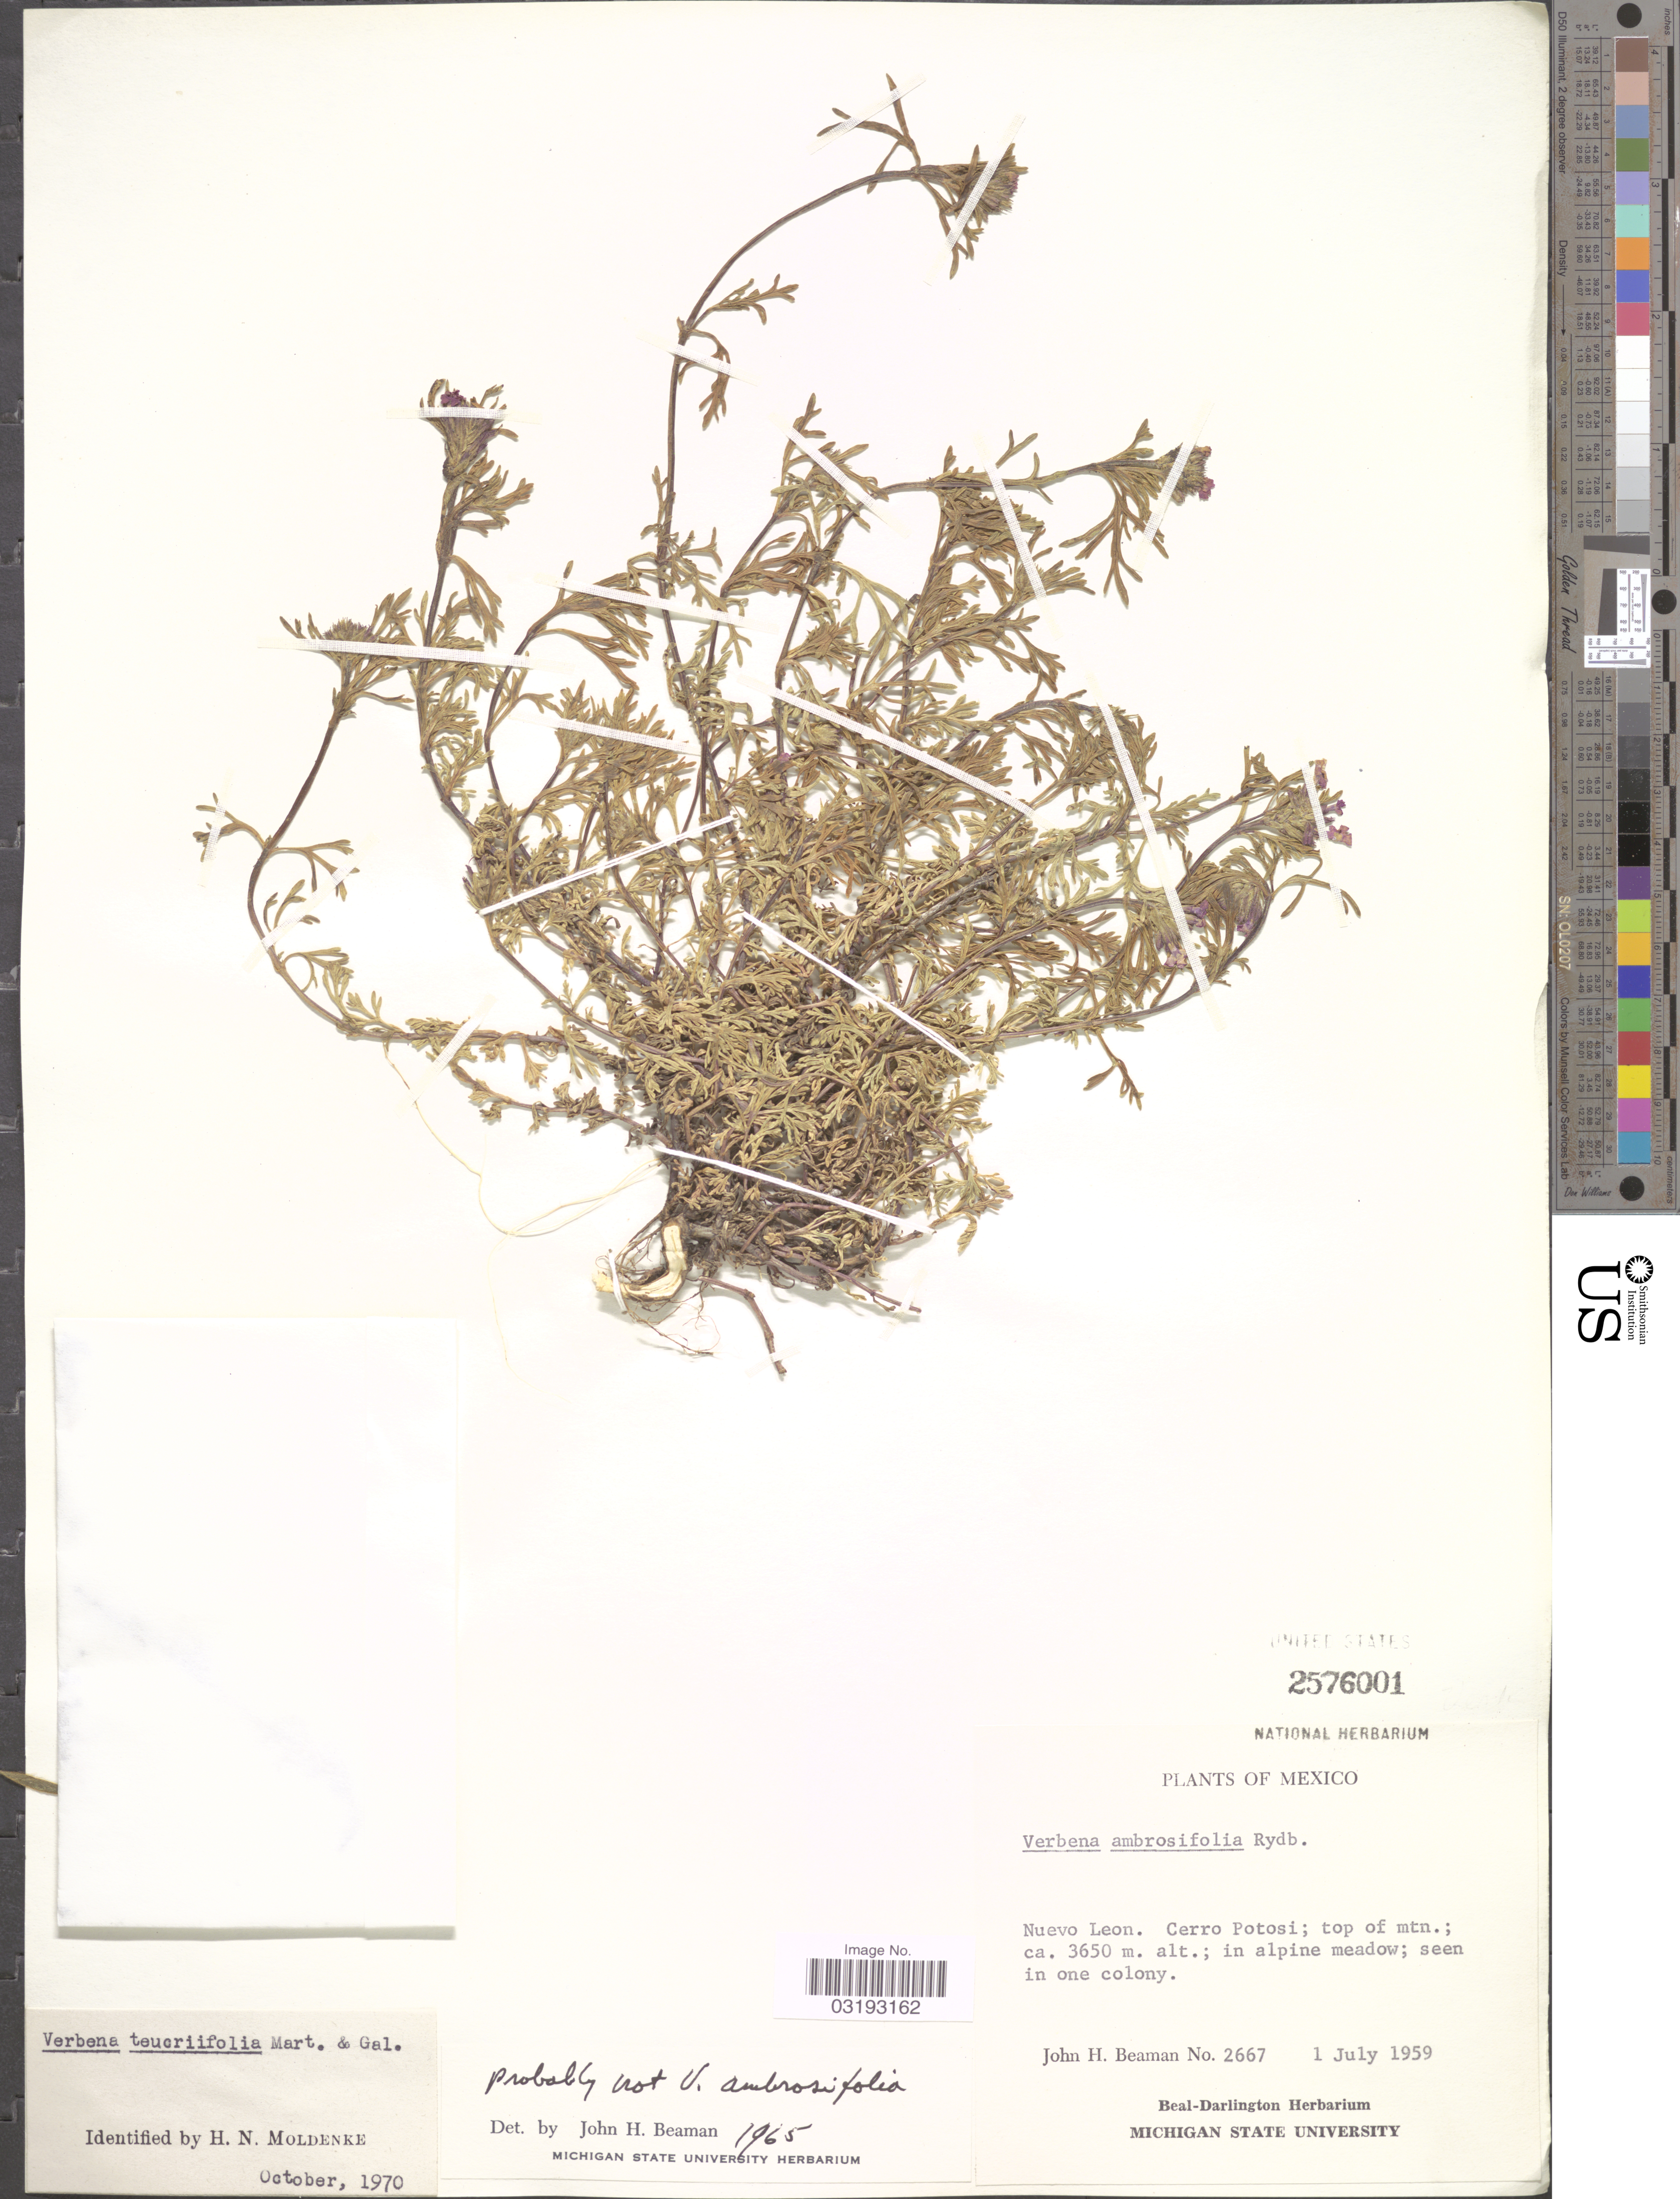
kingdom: Plantae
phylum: Tracheophyta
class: Magnoliopsida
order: Lamiales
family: Verbenaceae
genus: Verbena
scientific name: Verbena teucriifolia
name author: M. Martens & Galeotti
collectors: J. H. Beaman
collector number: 2667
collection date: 1959-07-01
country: Mexico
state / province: Nuevo León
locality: Cerro Potosi; top of mtn.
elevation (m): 3650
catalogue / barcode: US 2576001